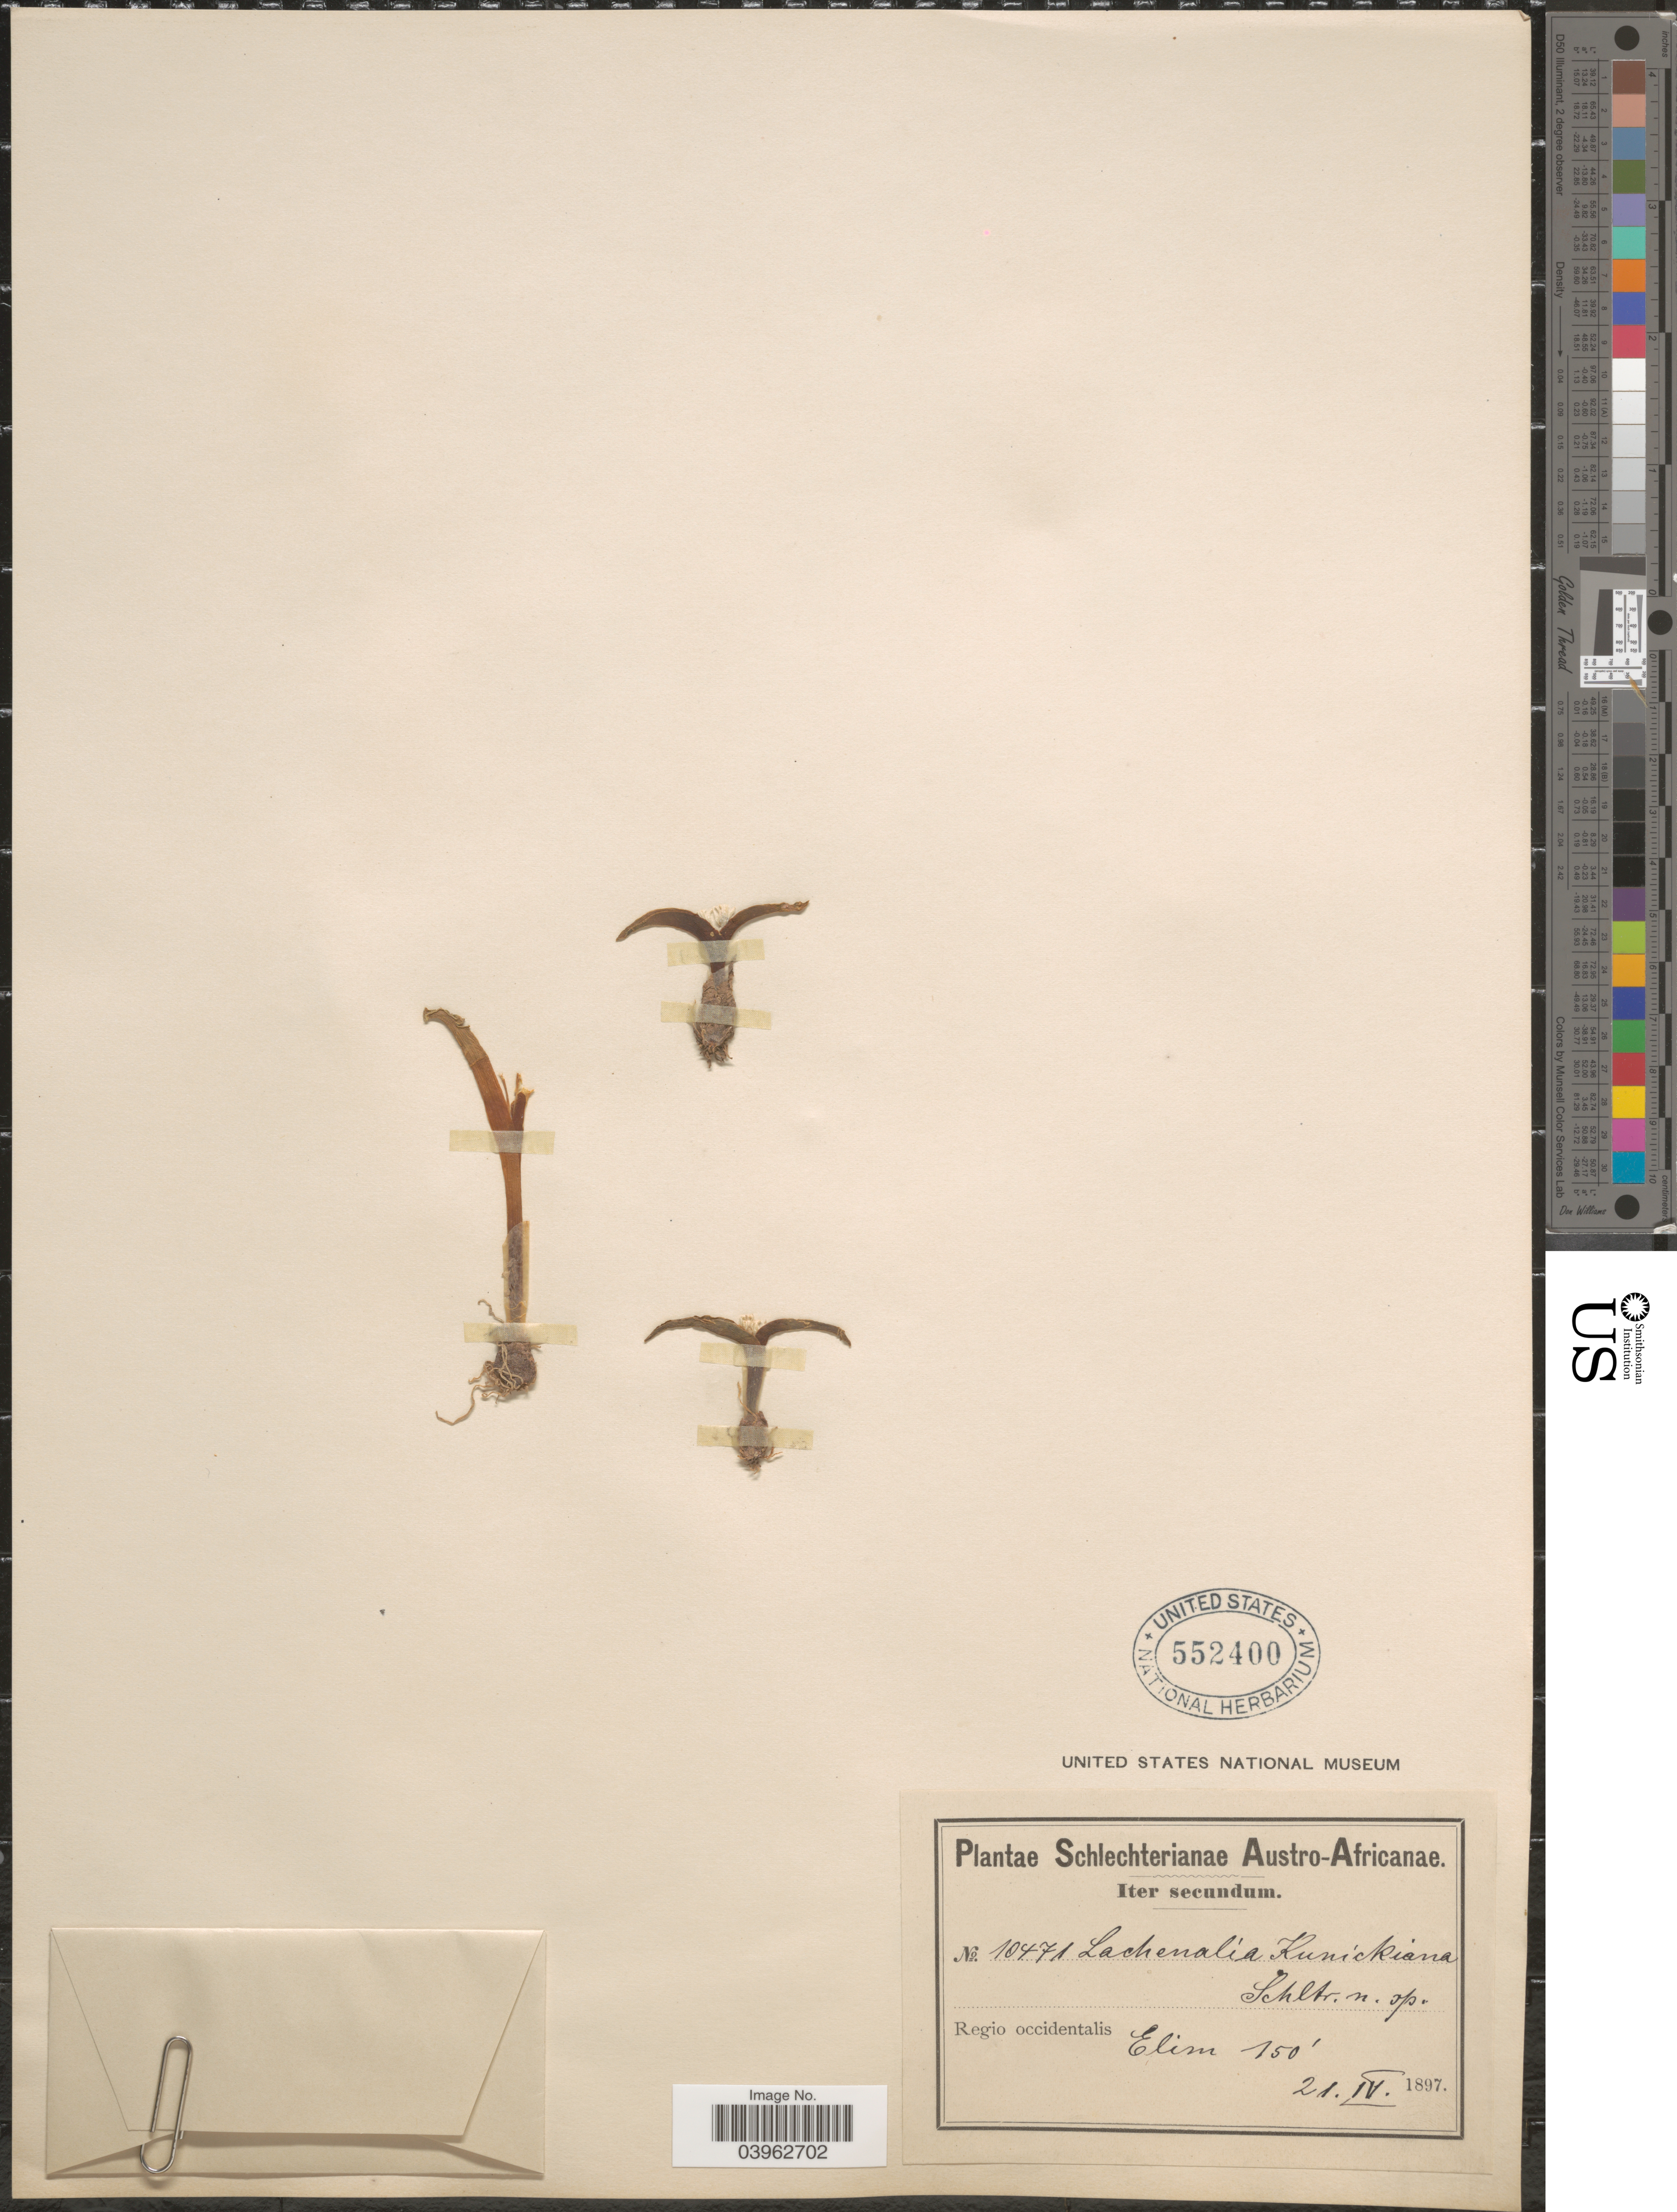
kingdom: Plantae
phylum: Tracheophyta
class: Liliopsida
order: Asparagales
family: Asparagaceae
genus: Lachenalia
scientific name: Lachenalia sp.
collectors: Schlechter, --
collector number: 10471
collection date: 1897-04-21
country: South Africa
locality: Austro-Africanae. Regio occidentalis Elim.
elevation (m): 46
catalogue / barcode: US 552400